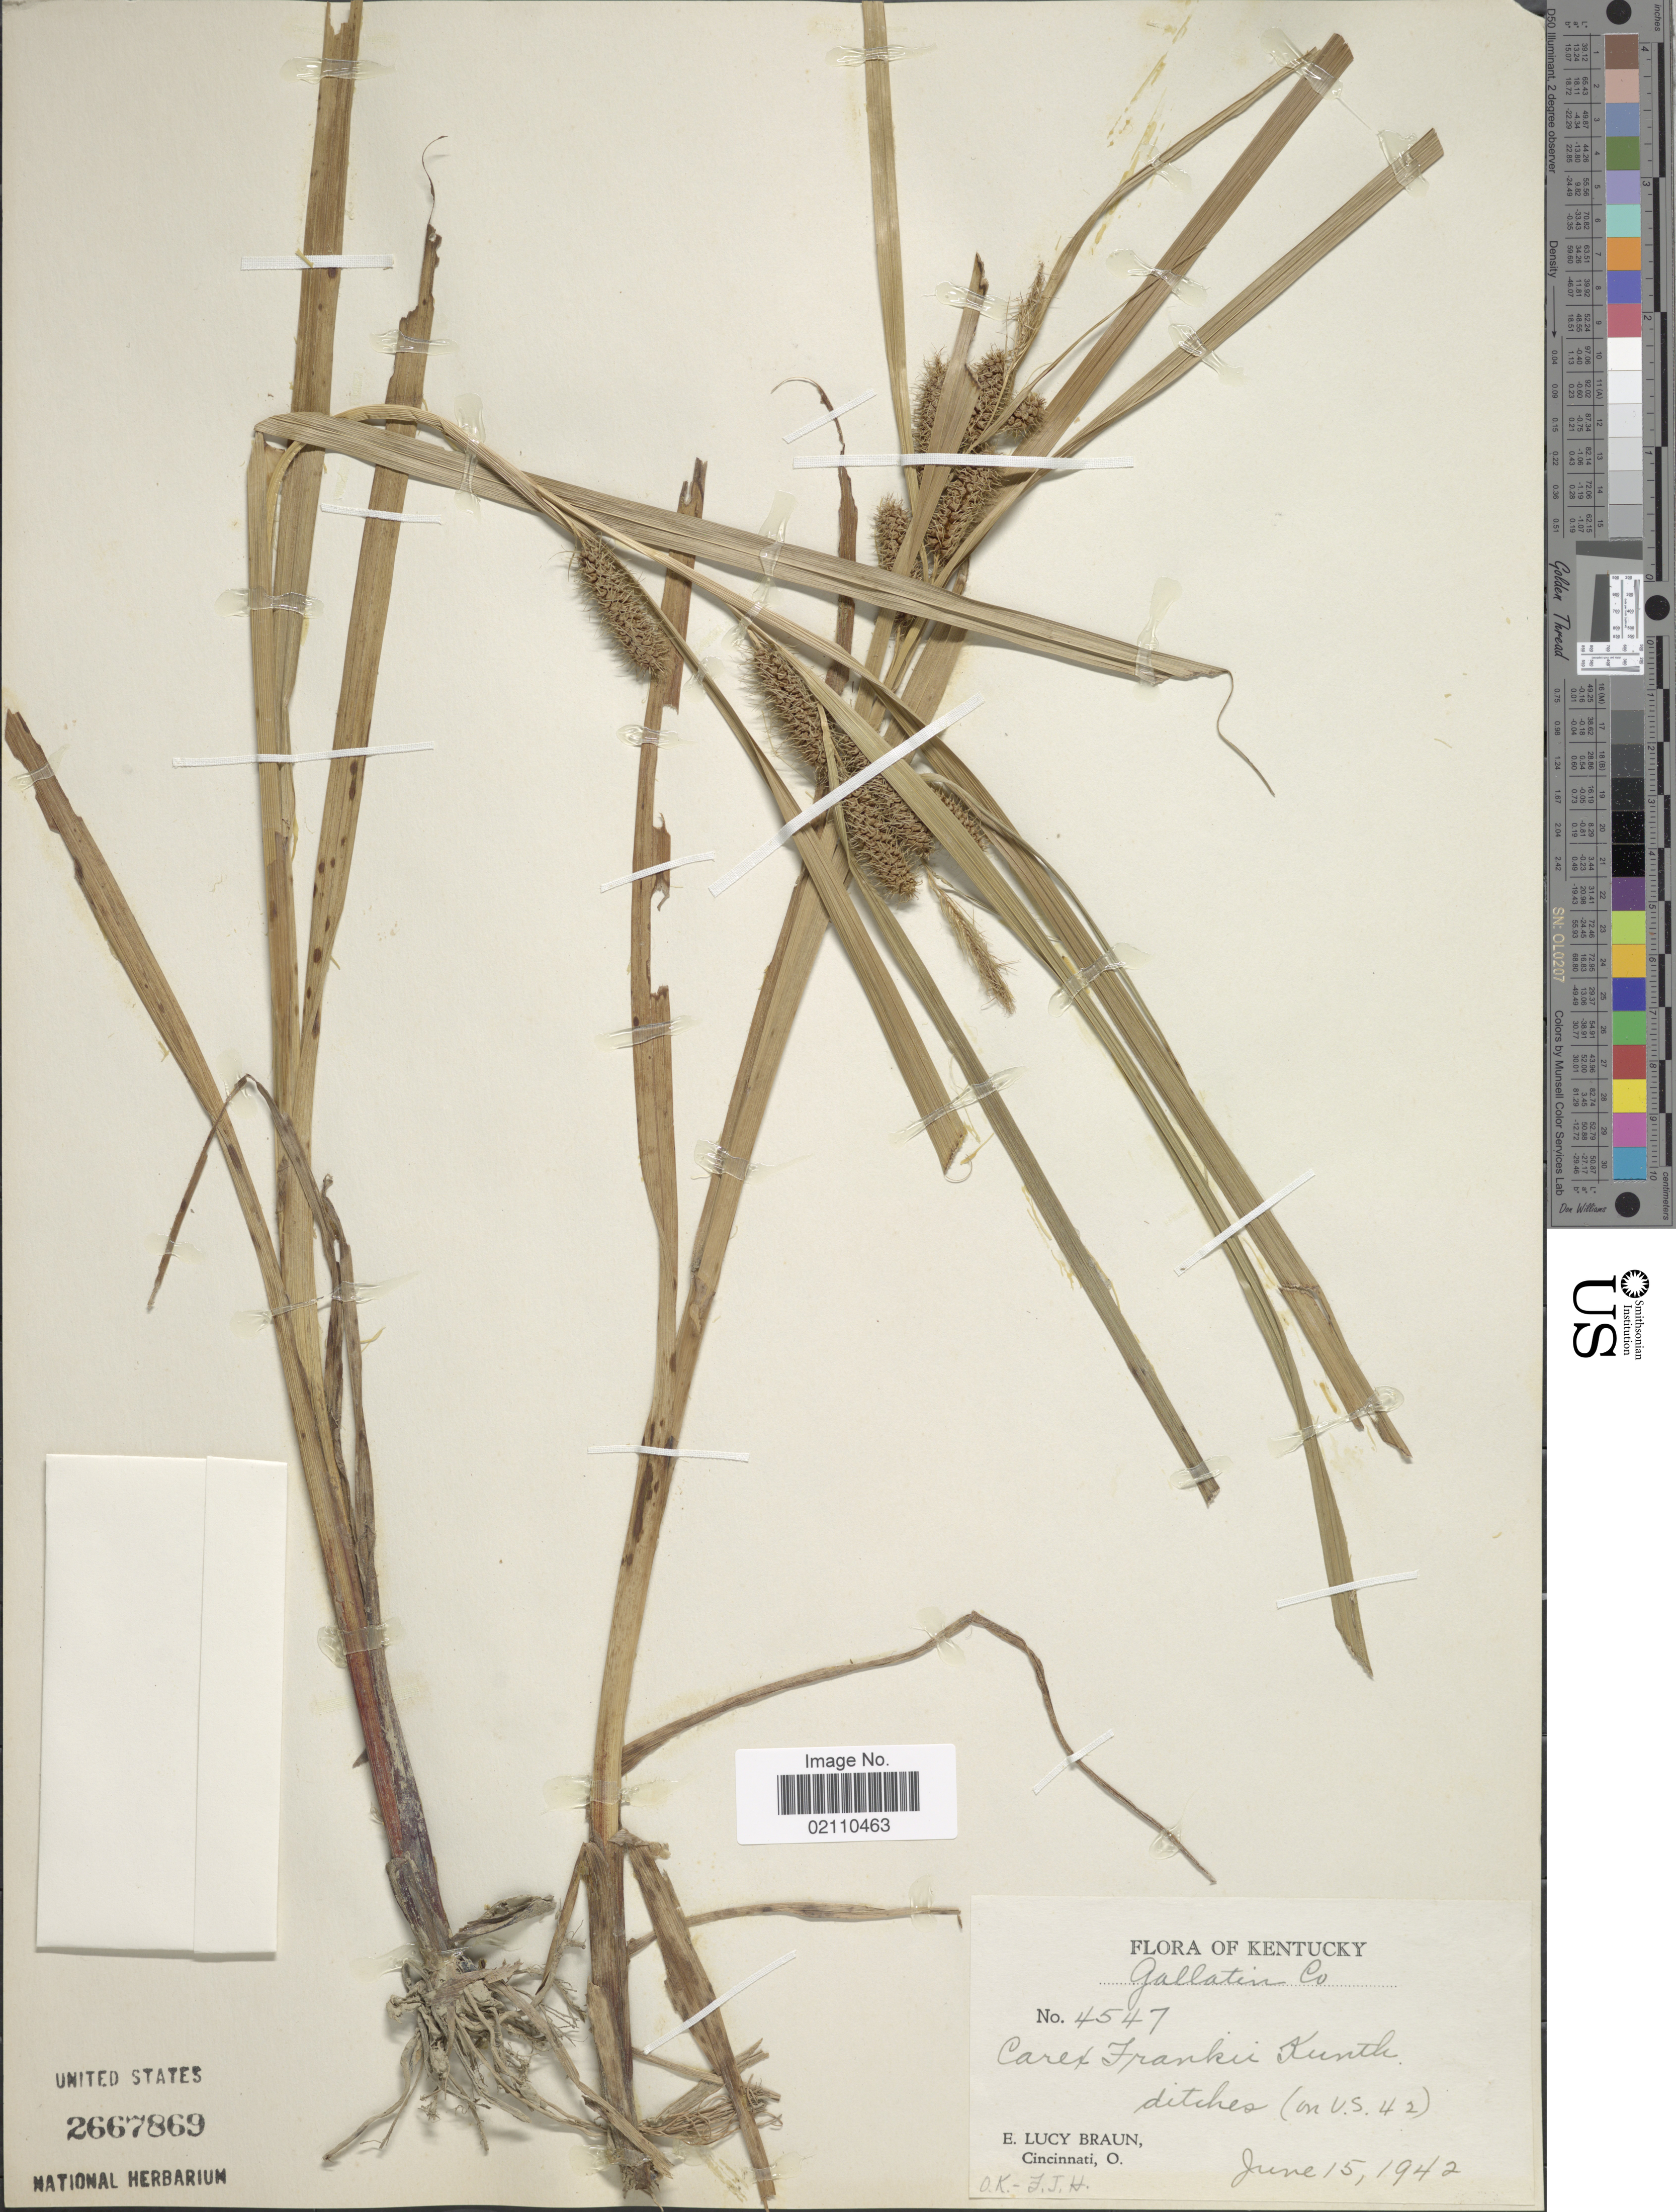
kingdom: Plantae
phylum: Tracheophyta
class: Liliopsida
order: Poales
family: Cyperaceae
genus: Carex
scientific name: Carex frankii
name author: Kunth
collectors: E. L. Braun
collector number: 4547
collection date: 1942-06-15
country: United States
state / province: Kentucky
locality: Gallantin Co, ditches (on U. S. 42)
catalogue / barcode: US 2667869